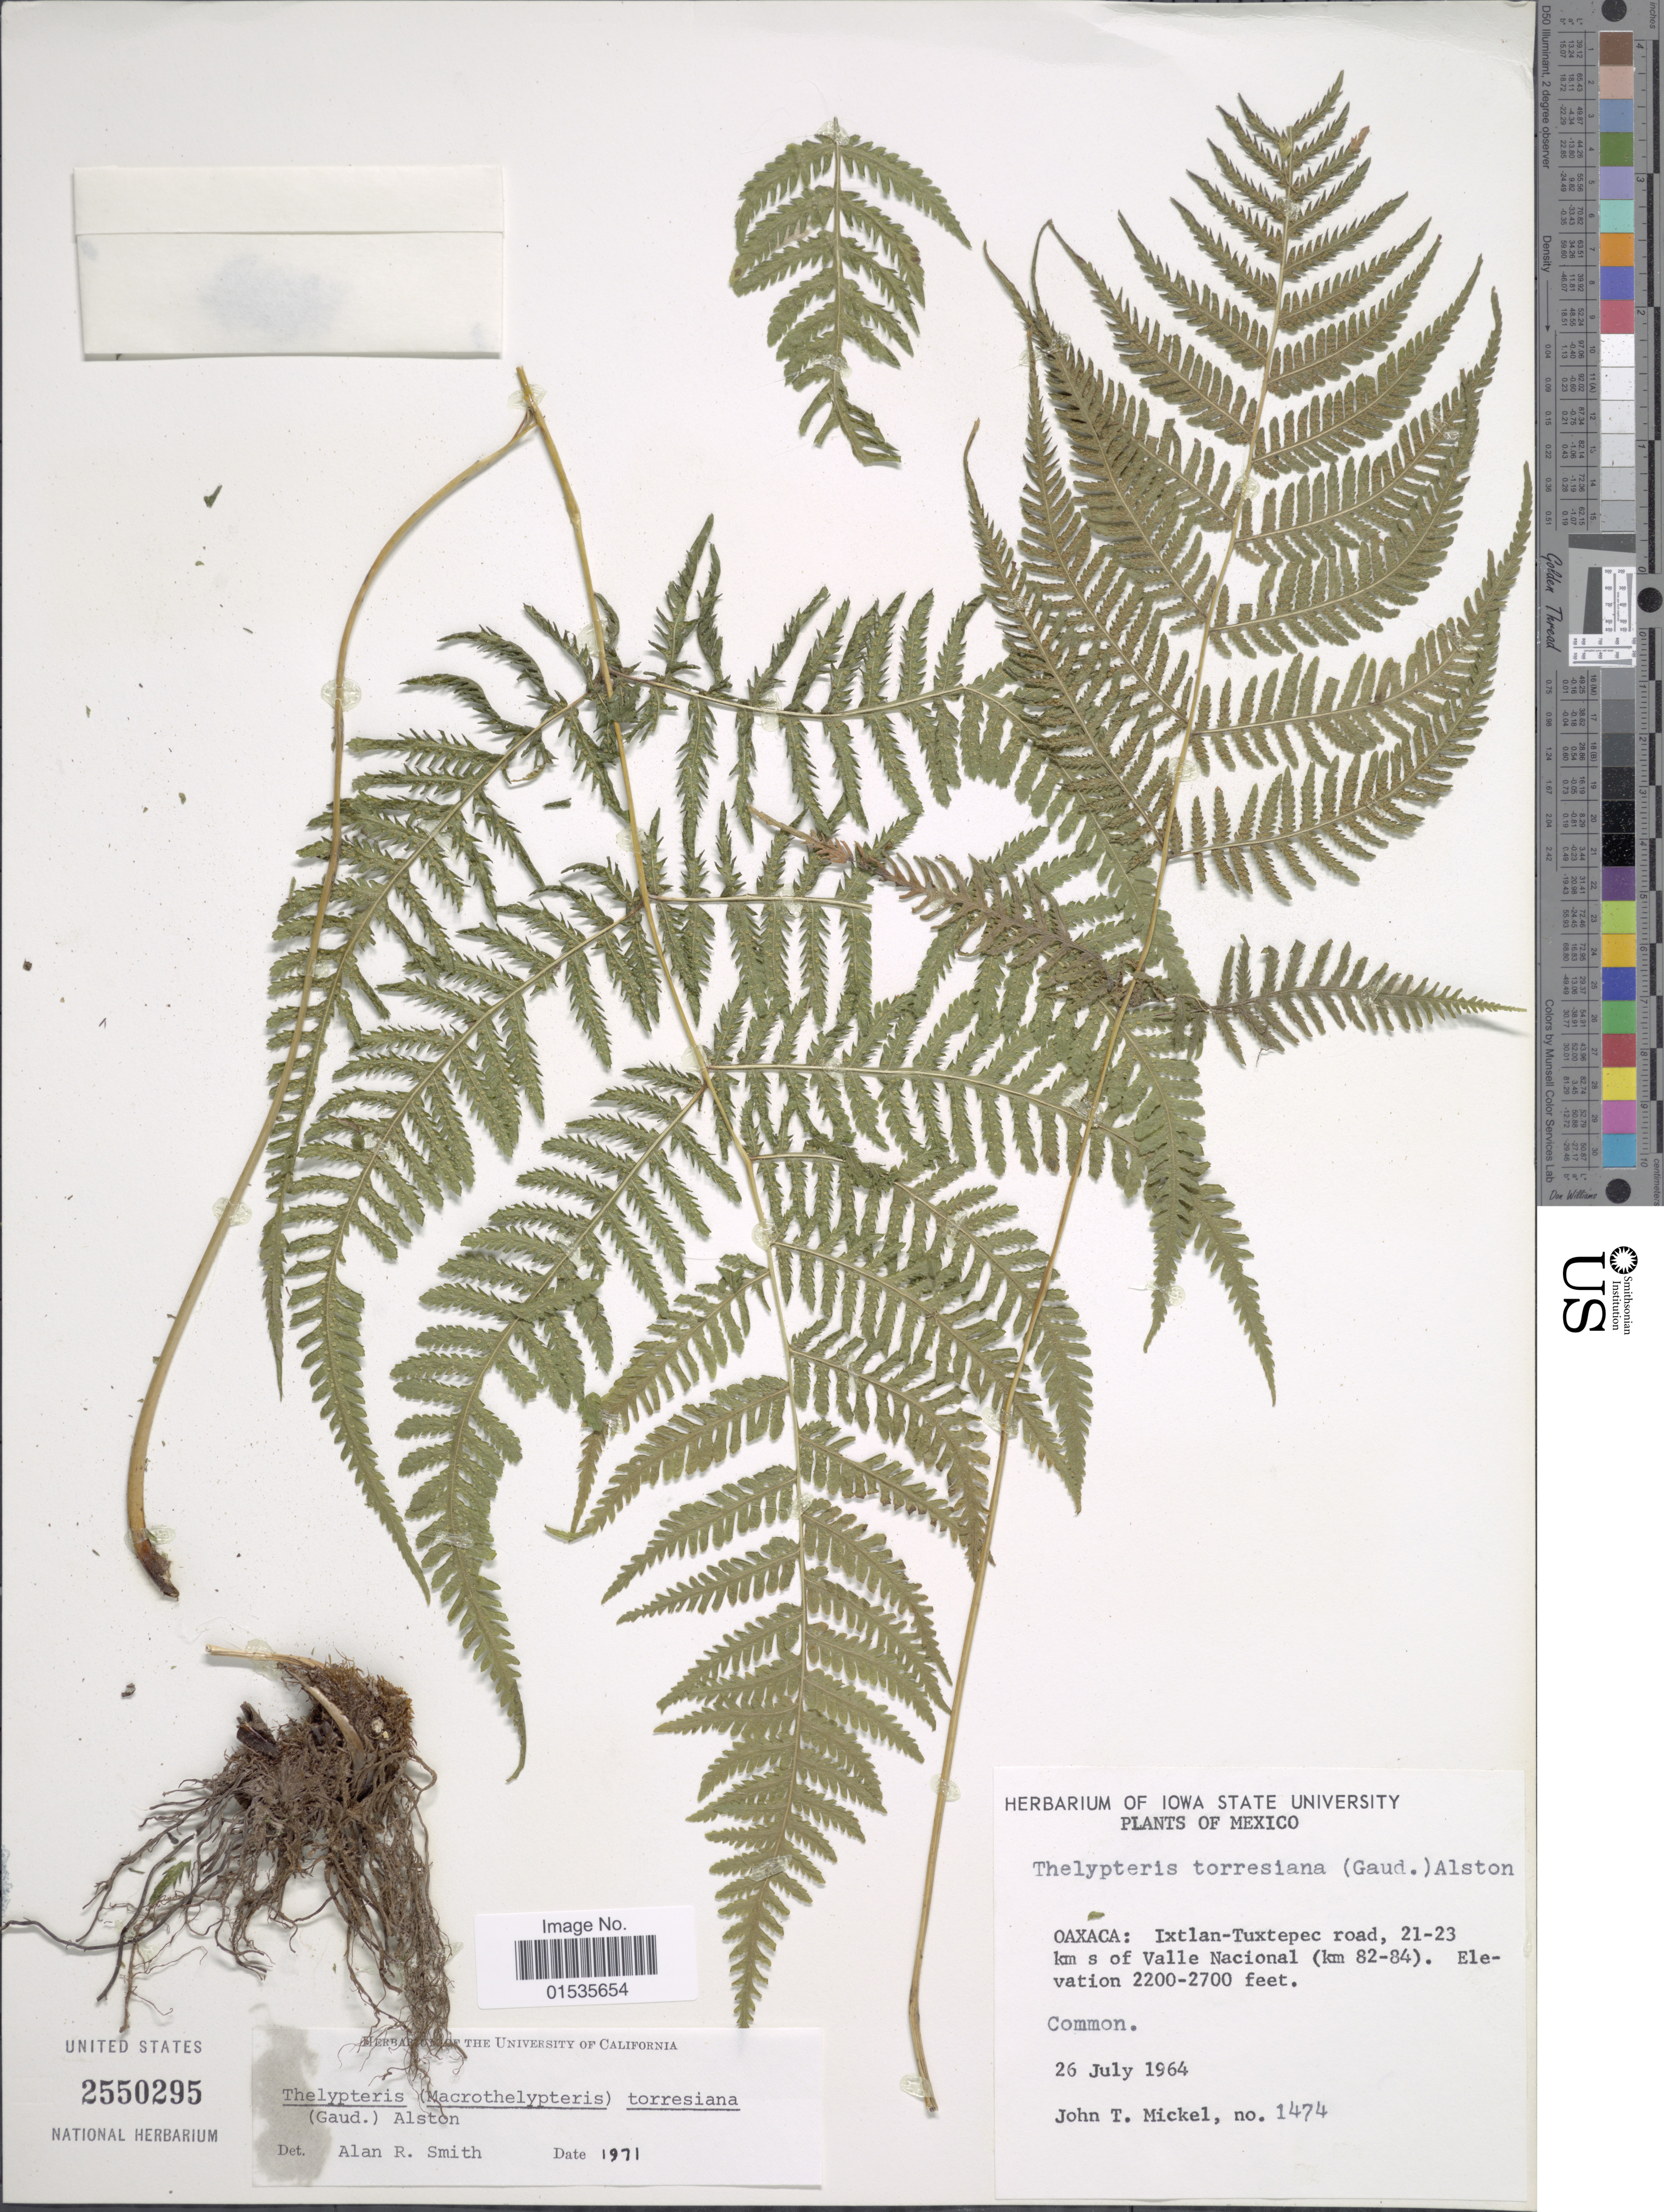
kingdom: Plantae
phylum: Tracheophyta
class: Polypodiopsida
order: Polypodiales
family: Thelypteridaceae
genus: Macrothelypteris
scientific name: Macrothelypteris torresiana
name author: (Gaudich.) Ching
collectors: J. T. Mickel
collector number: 1474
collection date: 1964-07-26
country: Mexico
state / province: Oaxaca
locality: Mexico, Oaxaca: Ixtlan - Tuxtepec, 21 -23 km s of Valle Nacional (km 82-84).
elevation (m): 671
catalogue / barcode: US 2550295